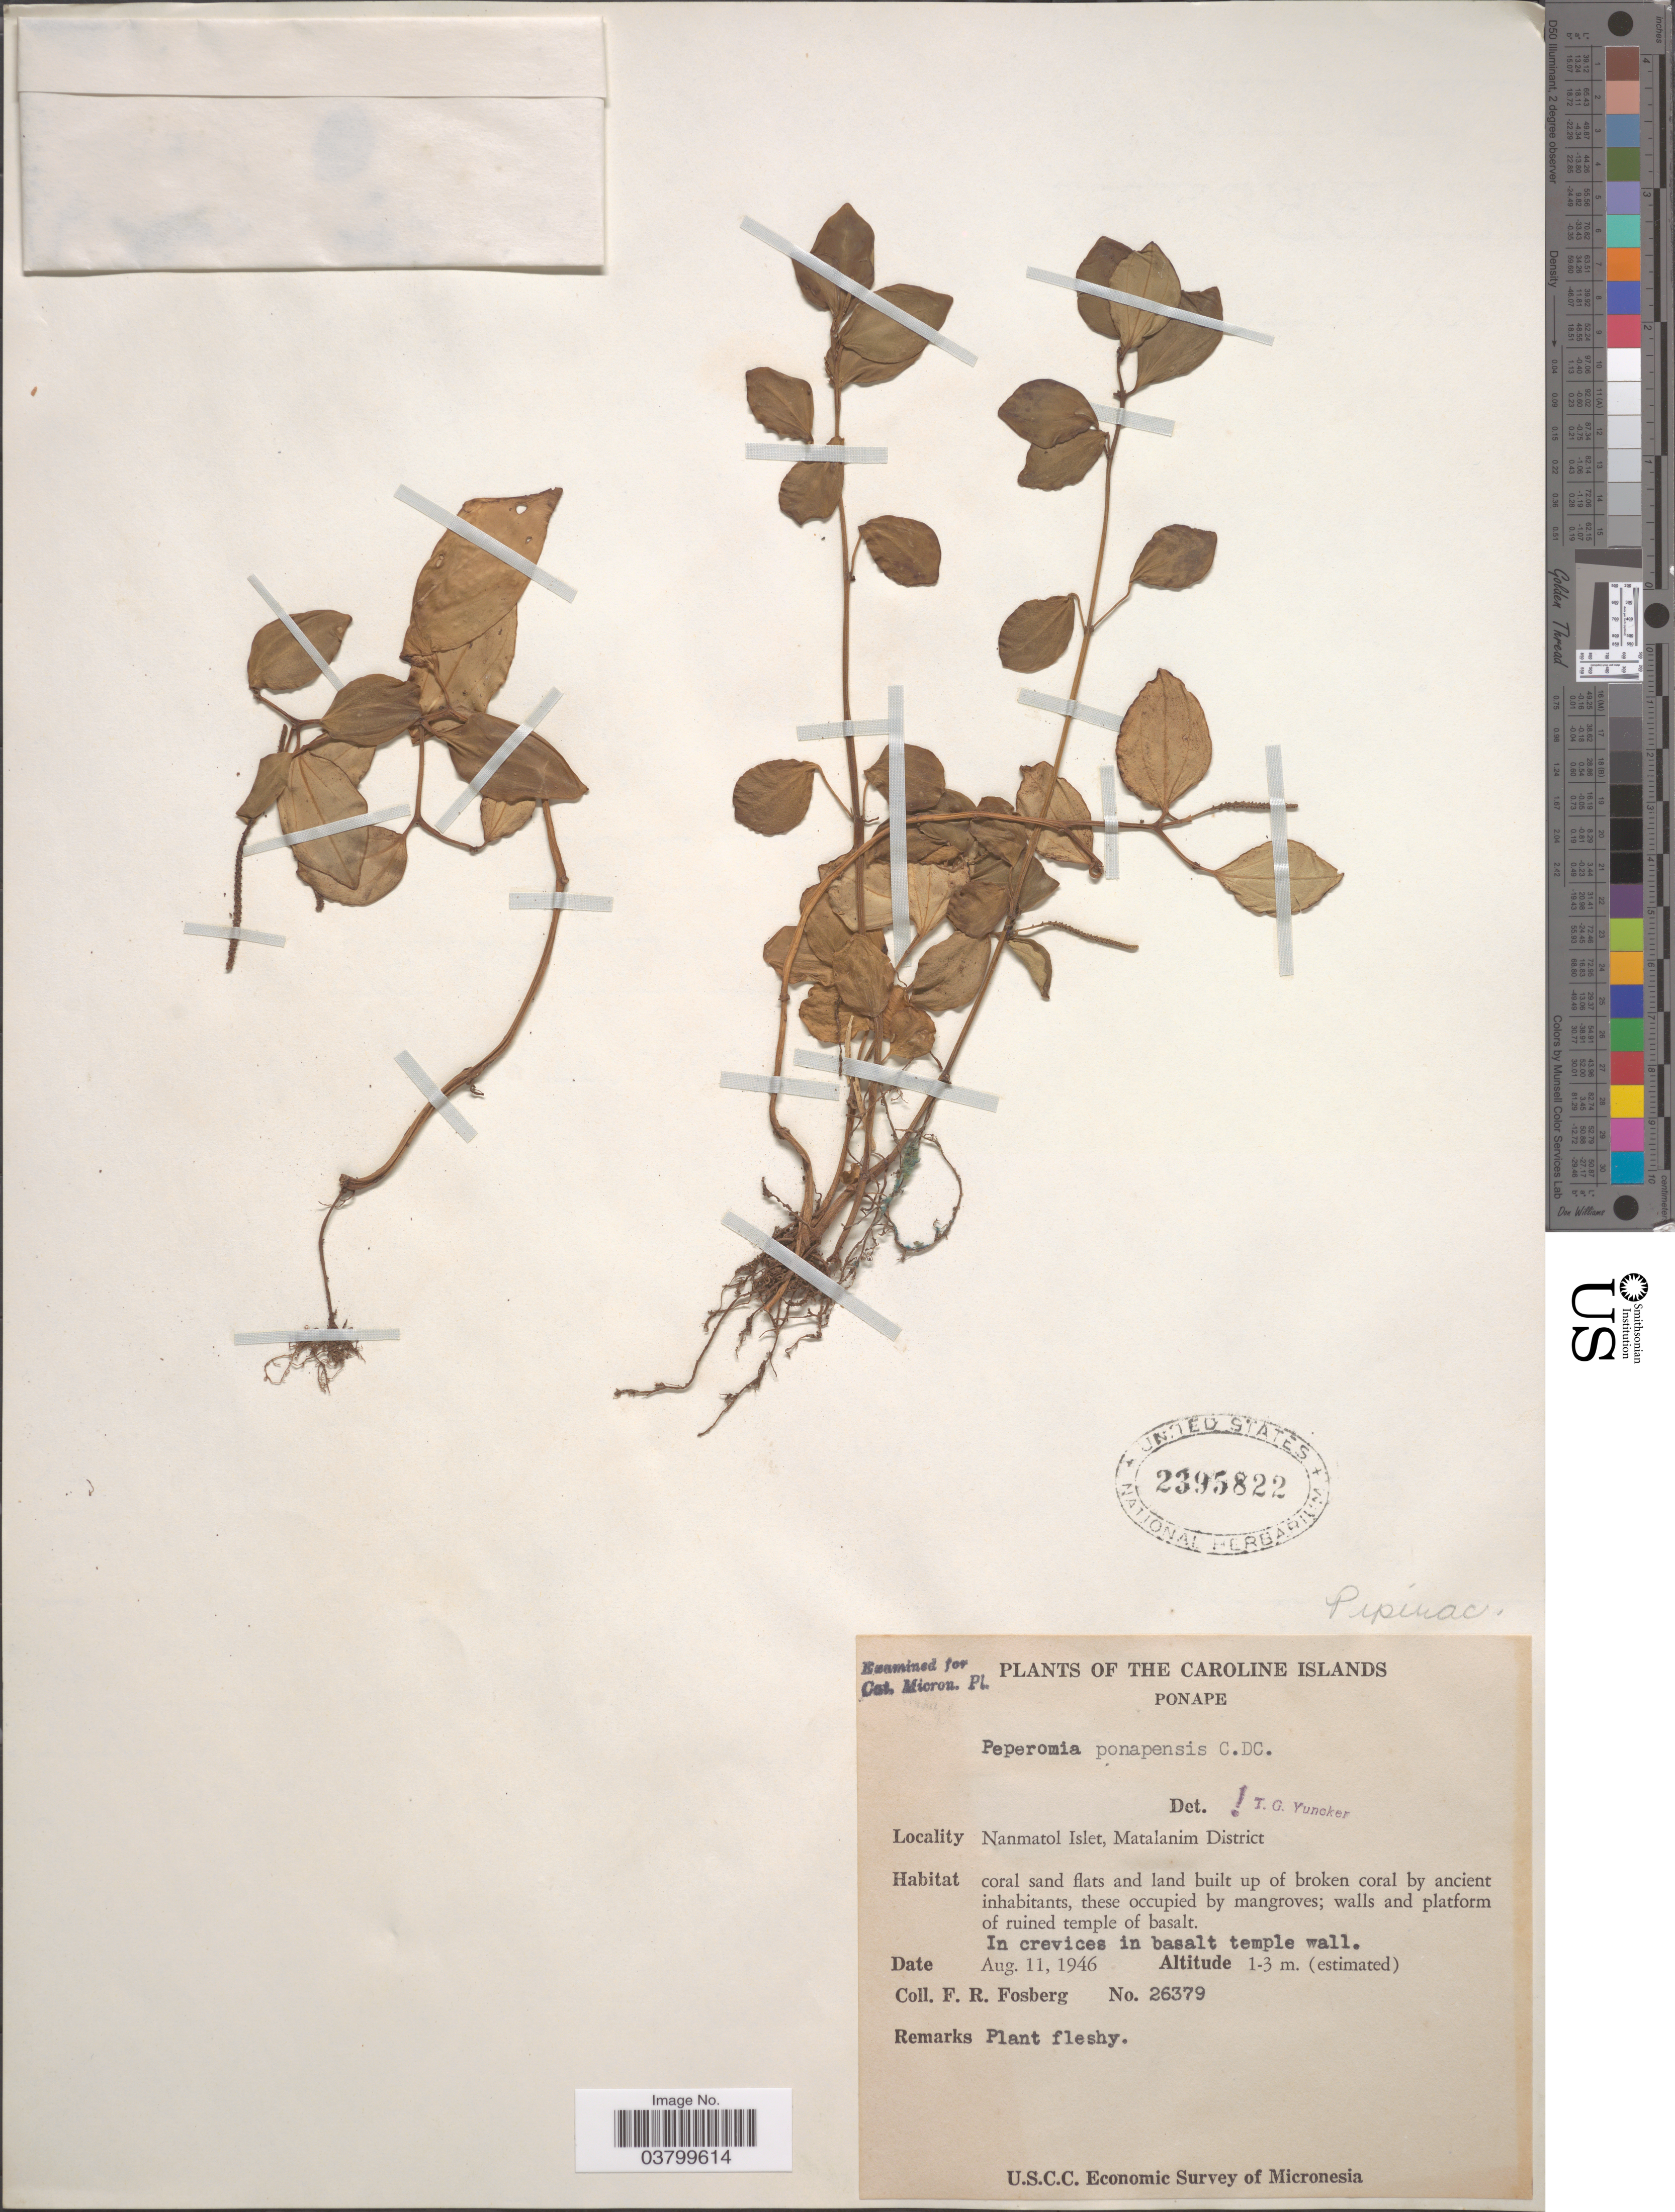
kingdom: Plantae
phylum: Tracheophyta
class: Magnoliopsida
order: Piperales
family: Piperaceae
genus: Peperomia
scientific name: Peperomia ponapensis var. ponapensis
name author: C. DC.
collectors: F. R. Fosberg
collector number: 26379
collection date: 1946-08-11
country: Micronesia, Federated States of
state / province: Pohnpei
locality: The Caroline Islands. Ponape. Nanmatol Islet, Matalanim District.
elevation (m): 1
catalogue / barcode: US 2395822